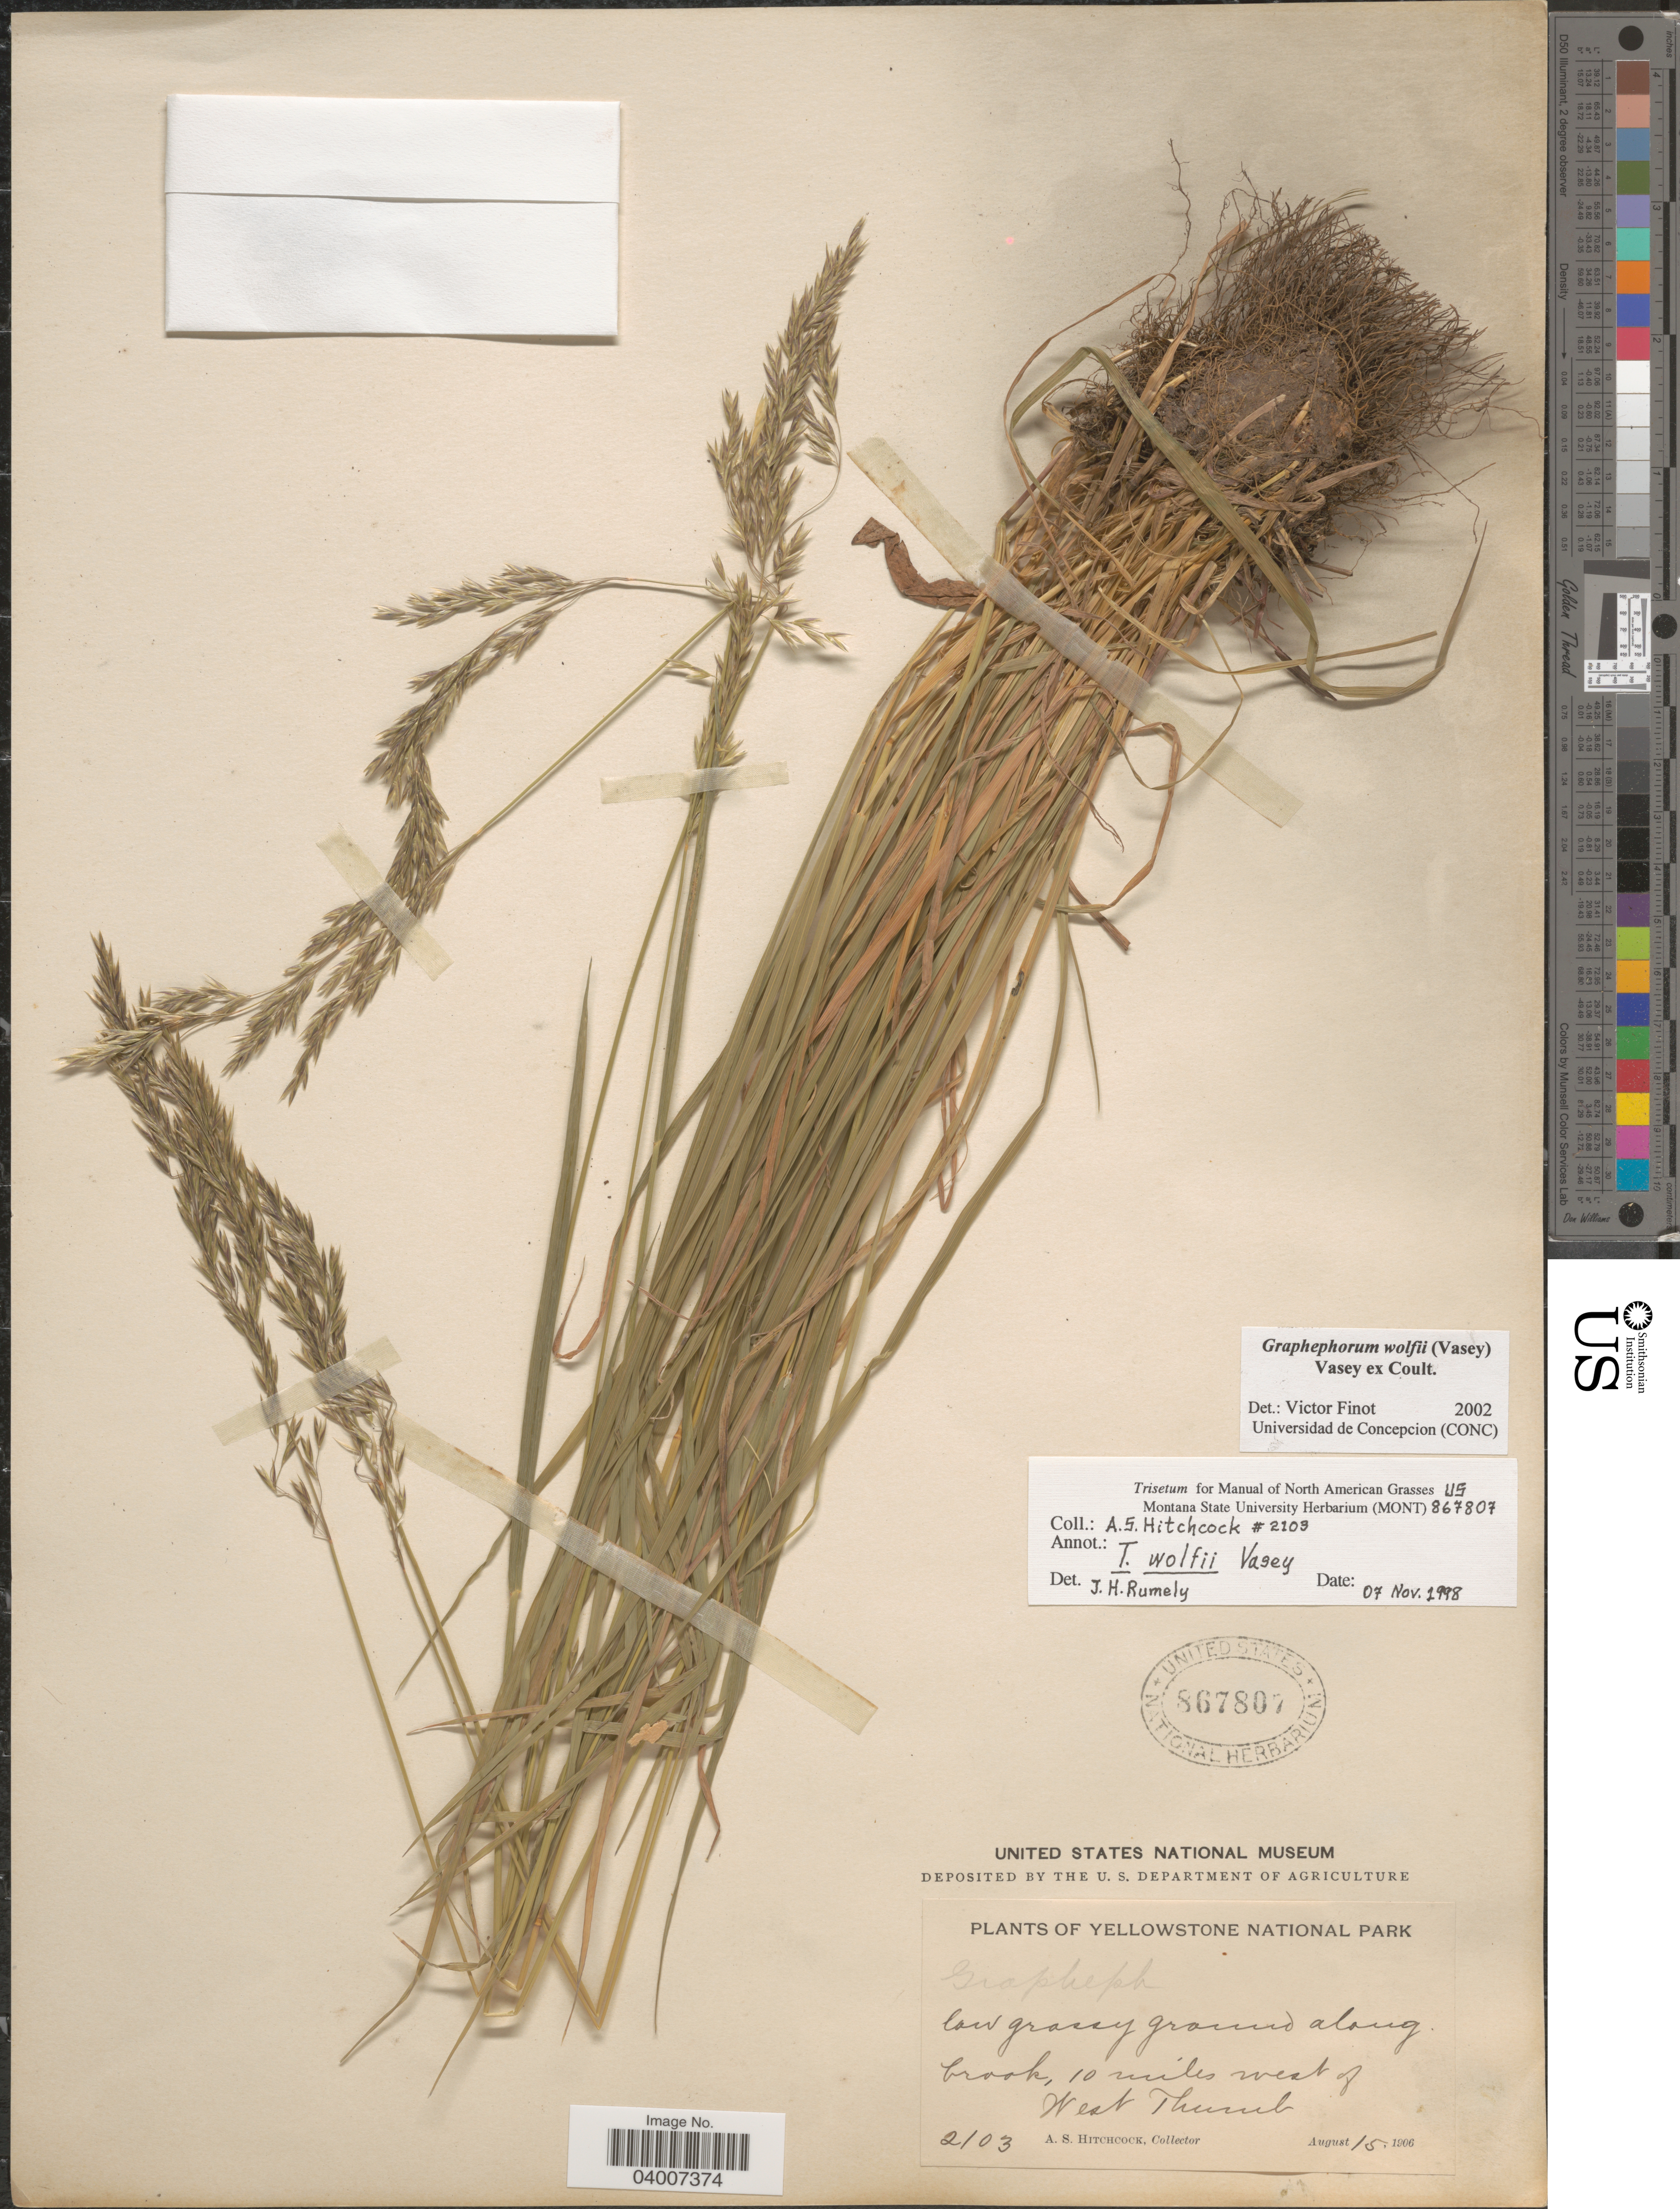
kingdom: Plantae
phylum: Tracheophyta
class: Liliopsida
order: Poales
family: Poaceae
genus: Graphephorum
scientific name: Graphephorum wolfii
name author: (E. Fourn.) Vasey ex Coult.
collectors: A. S. Hitchcock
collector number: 2103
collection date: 1906-08-15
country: United States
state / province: Wyoming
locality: Yellowstone National Park. 10 miles west of West Thumb.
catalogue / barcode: US 867807